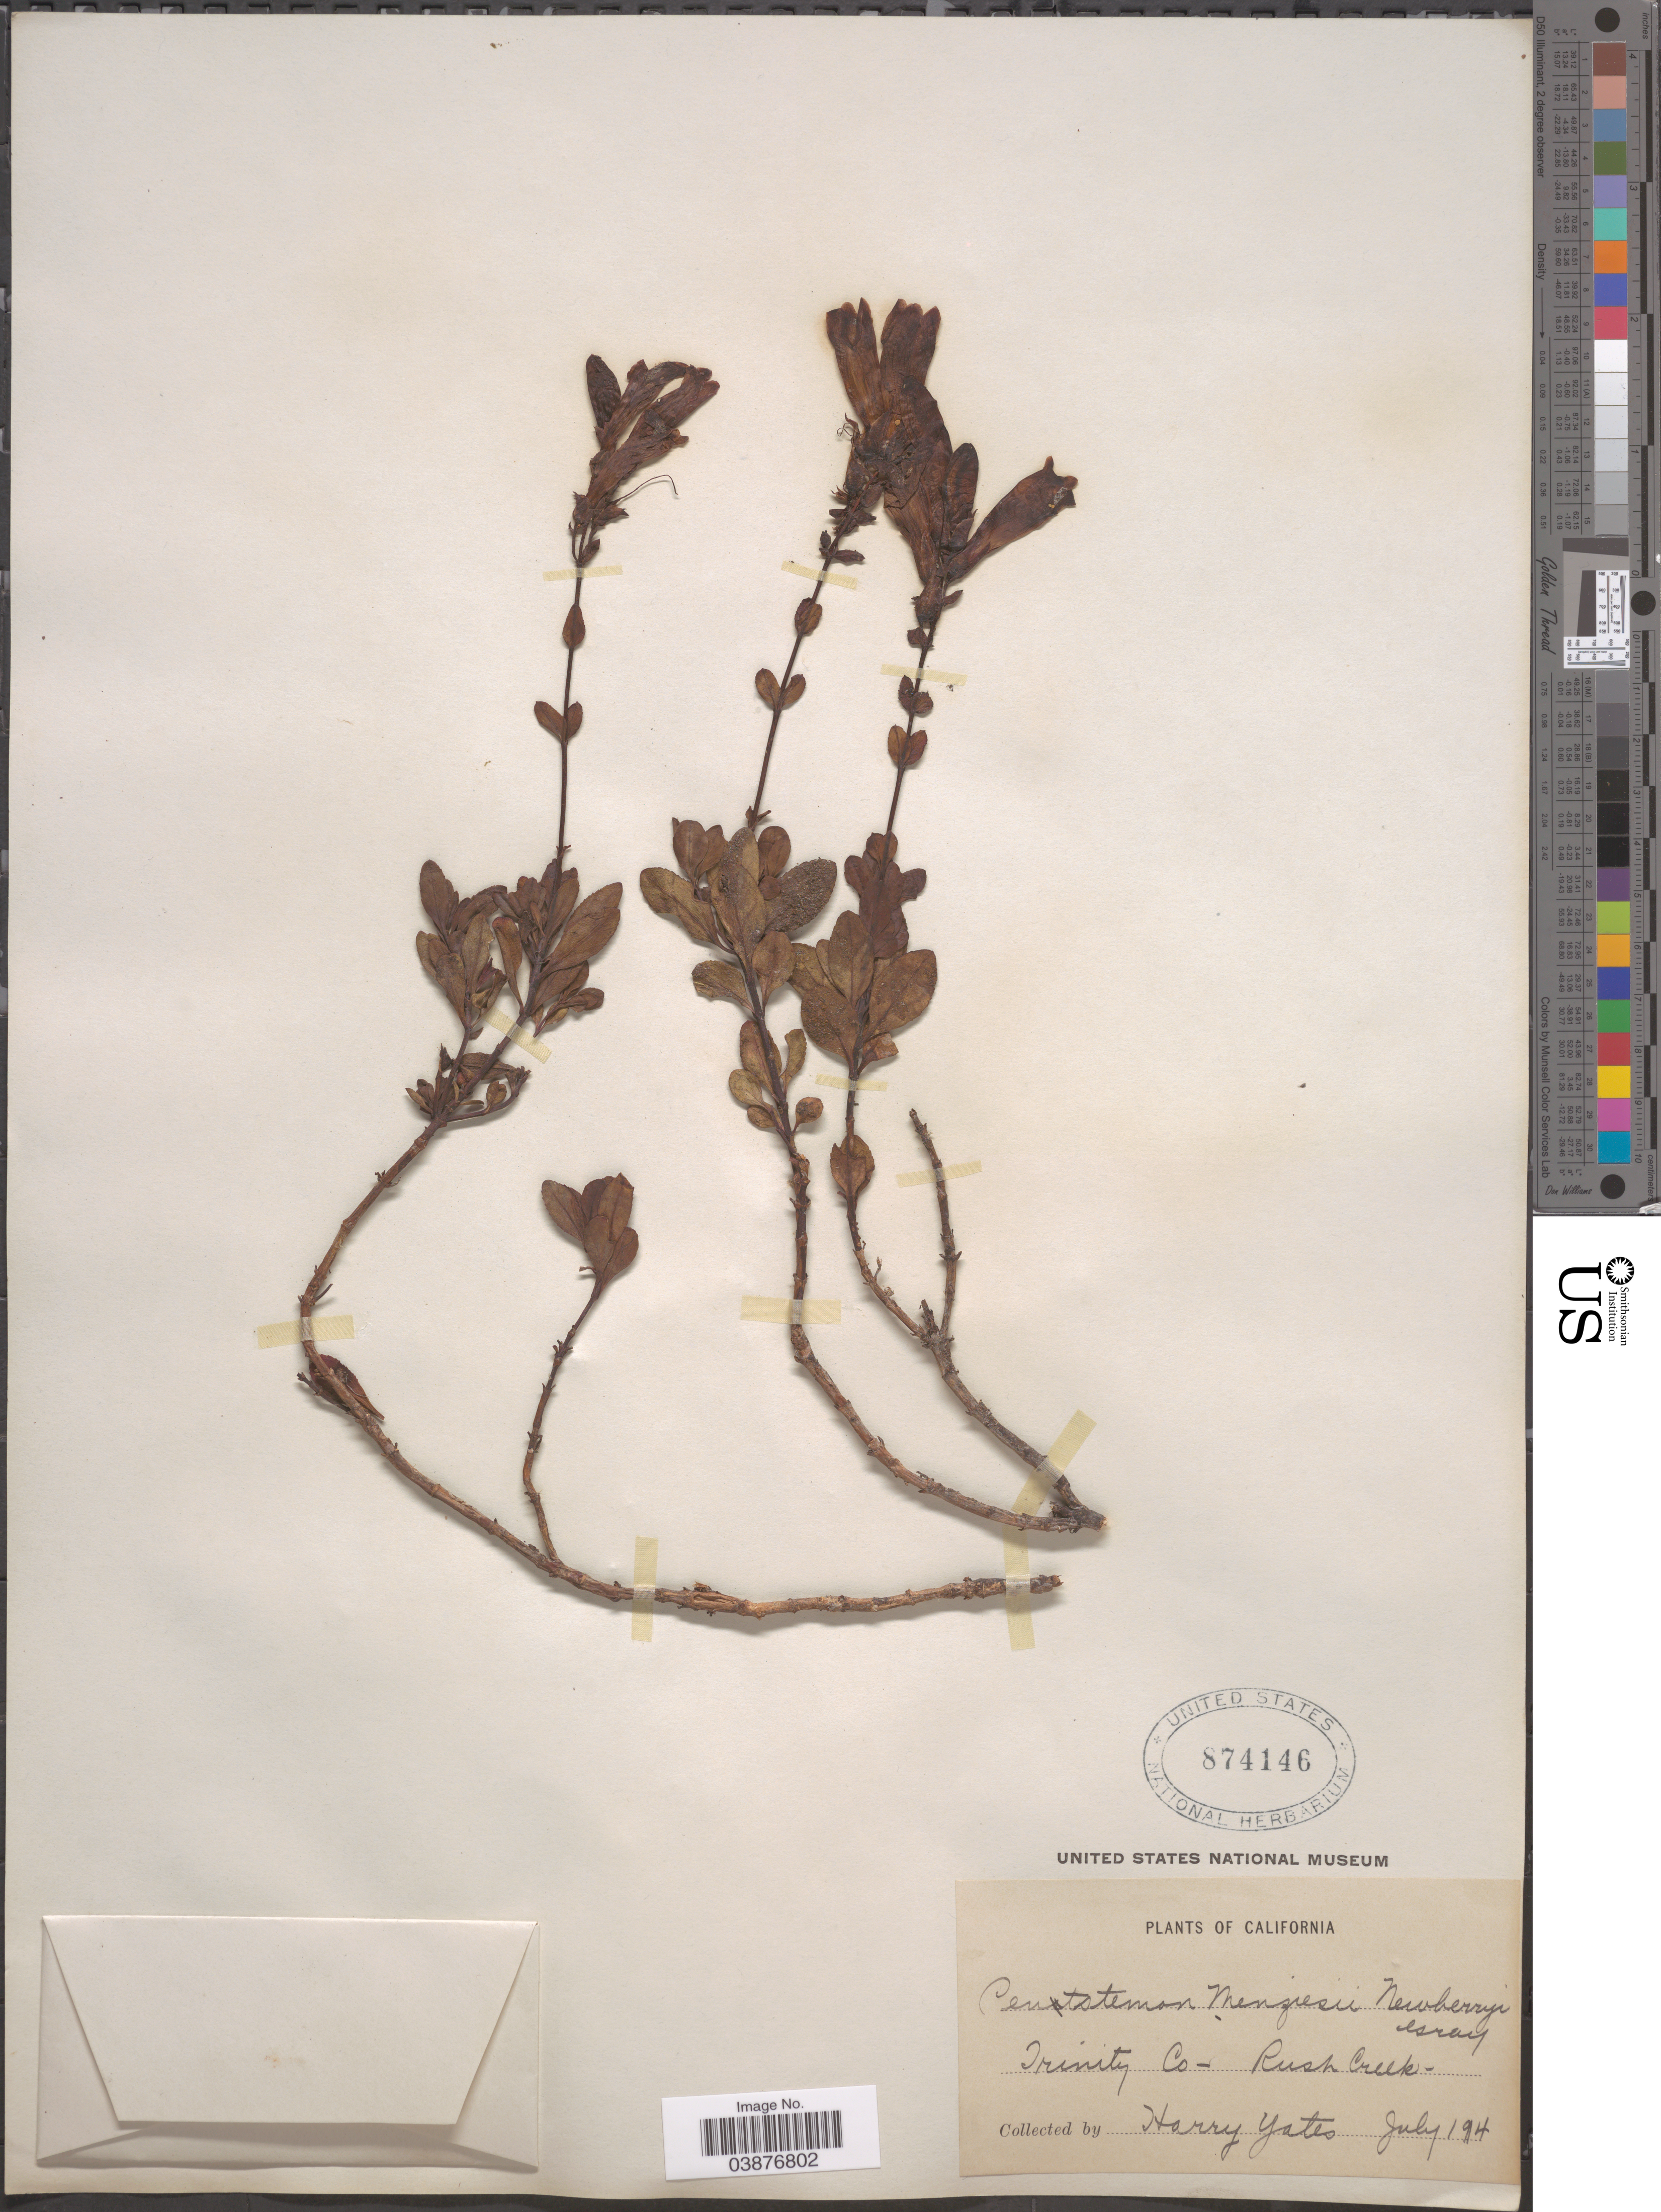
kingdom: Plantae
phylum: Tracheophyta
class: Magnoliopsida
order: Lamiales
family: Plantaginaceae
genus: Penstemon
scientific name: Penstemon newberryi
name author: A. Gray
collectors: H. O. Yates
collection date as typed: Transcribed d/m/y: /7/94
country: United States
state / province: California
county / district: Trinity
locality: Trinity Co - Rush Creek.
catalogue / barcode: US 874146